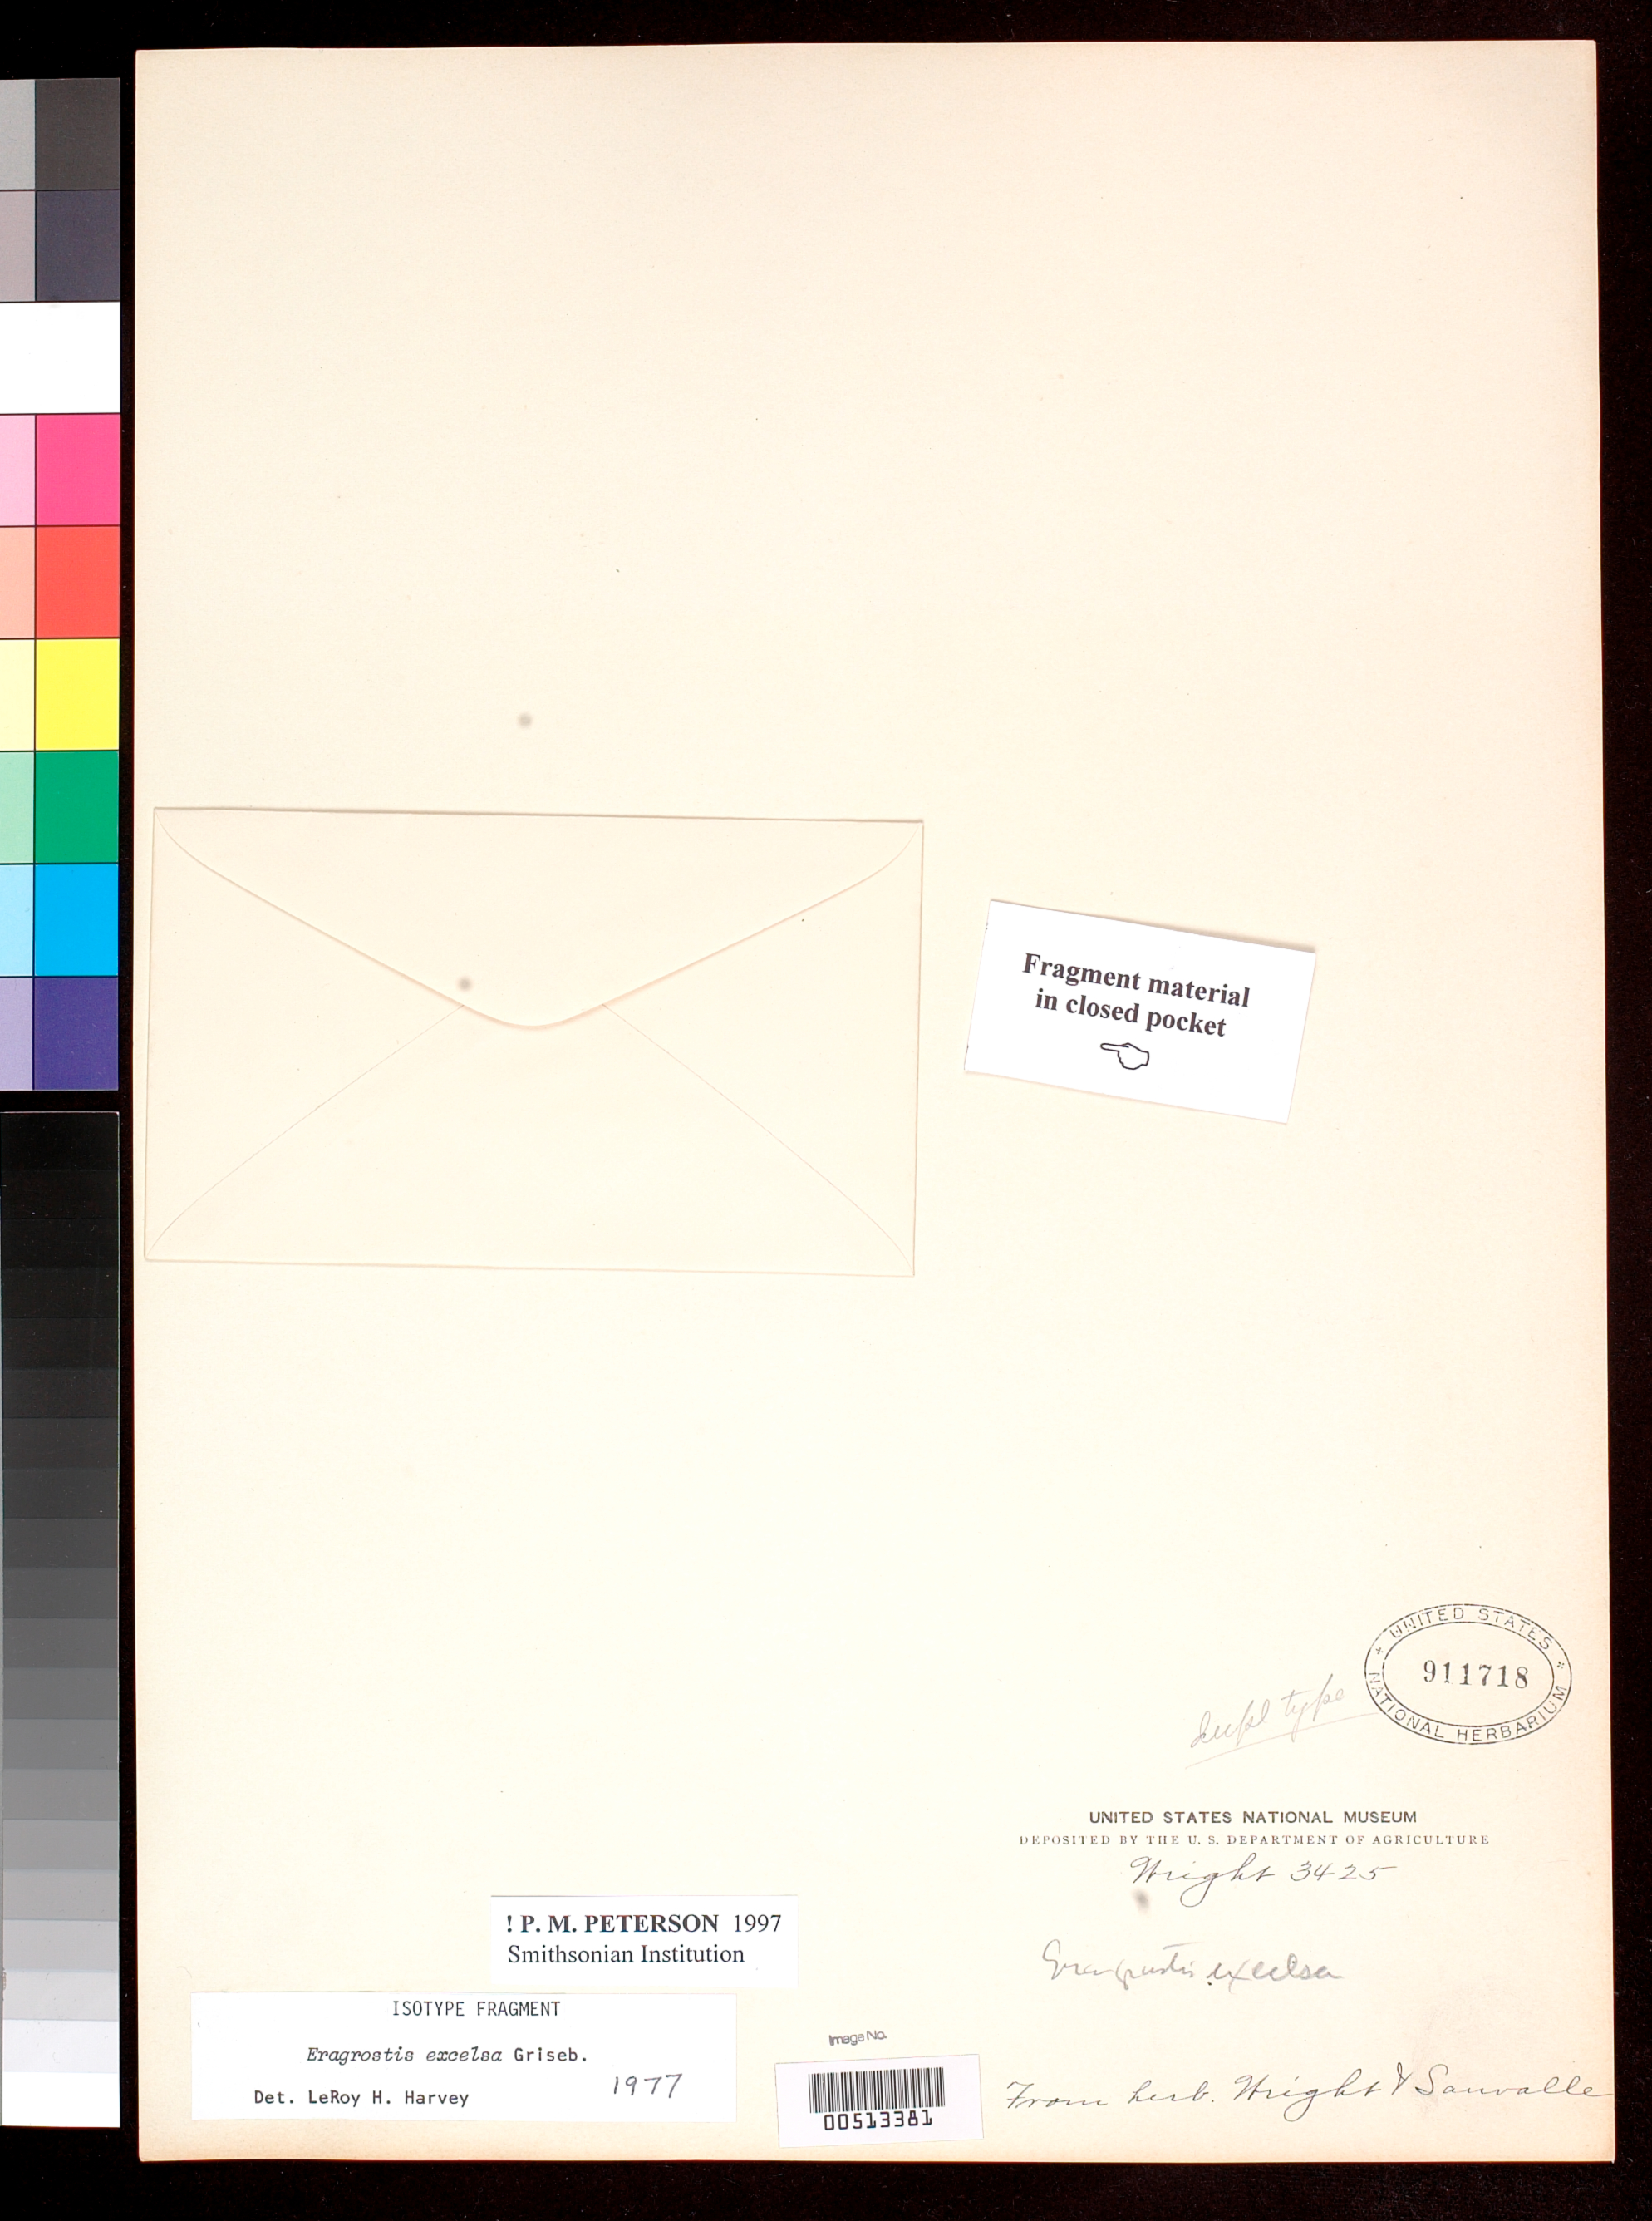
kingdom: Plantae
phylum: Tracheophyta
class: Liliopsida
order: Poales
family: Poaceae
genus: Eragrostis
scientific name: Eragrostis excelsa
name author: Griseb.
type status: Type Fragment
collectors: C. Wright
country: Cuba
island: Greater Antilles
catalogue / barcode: US 911718